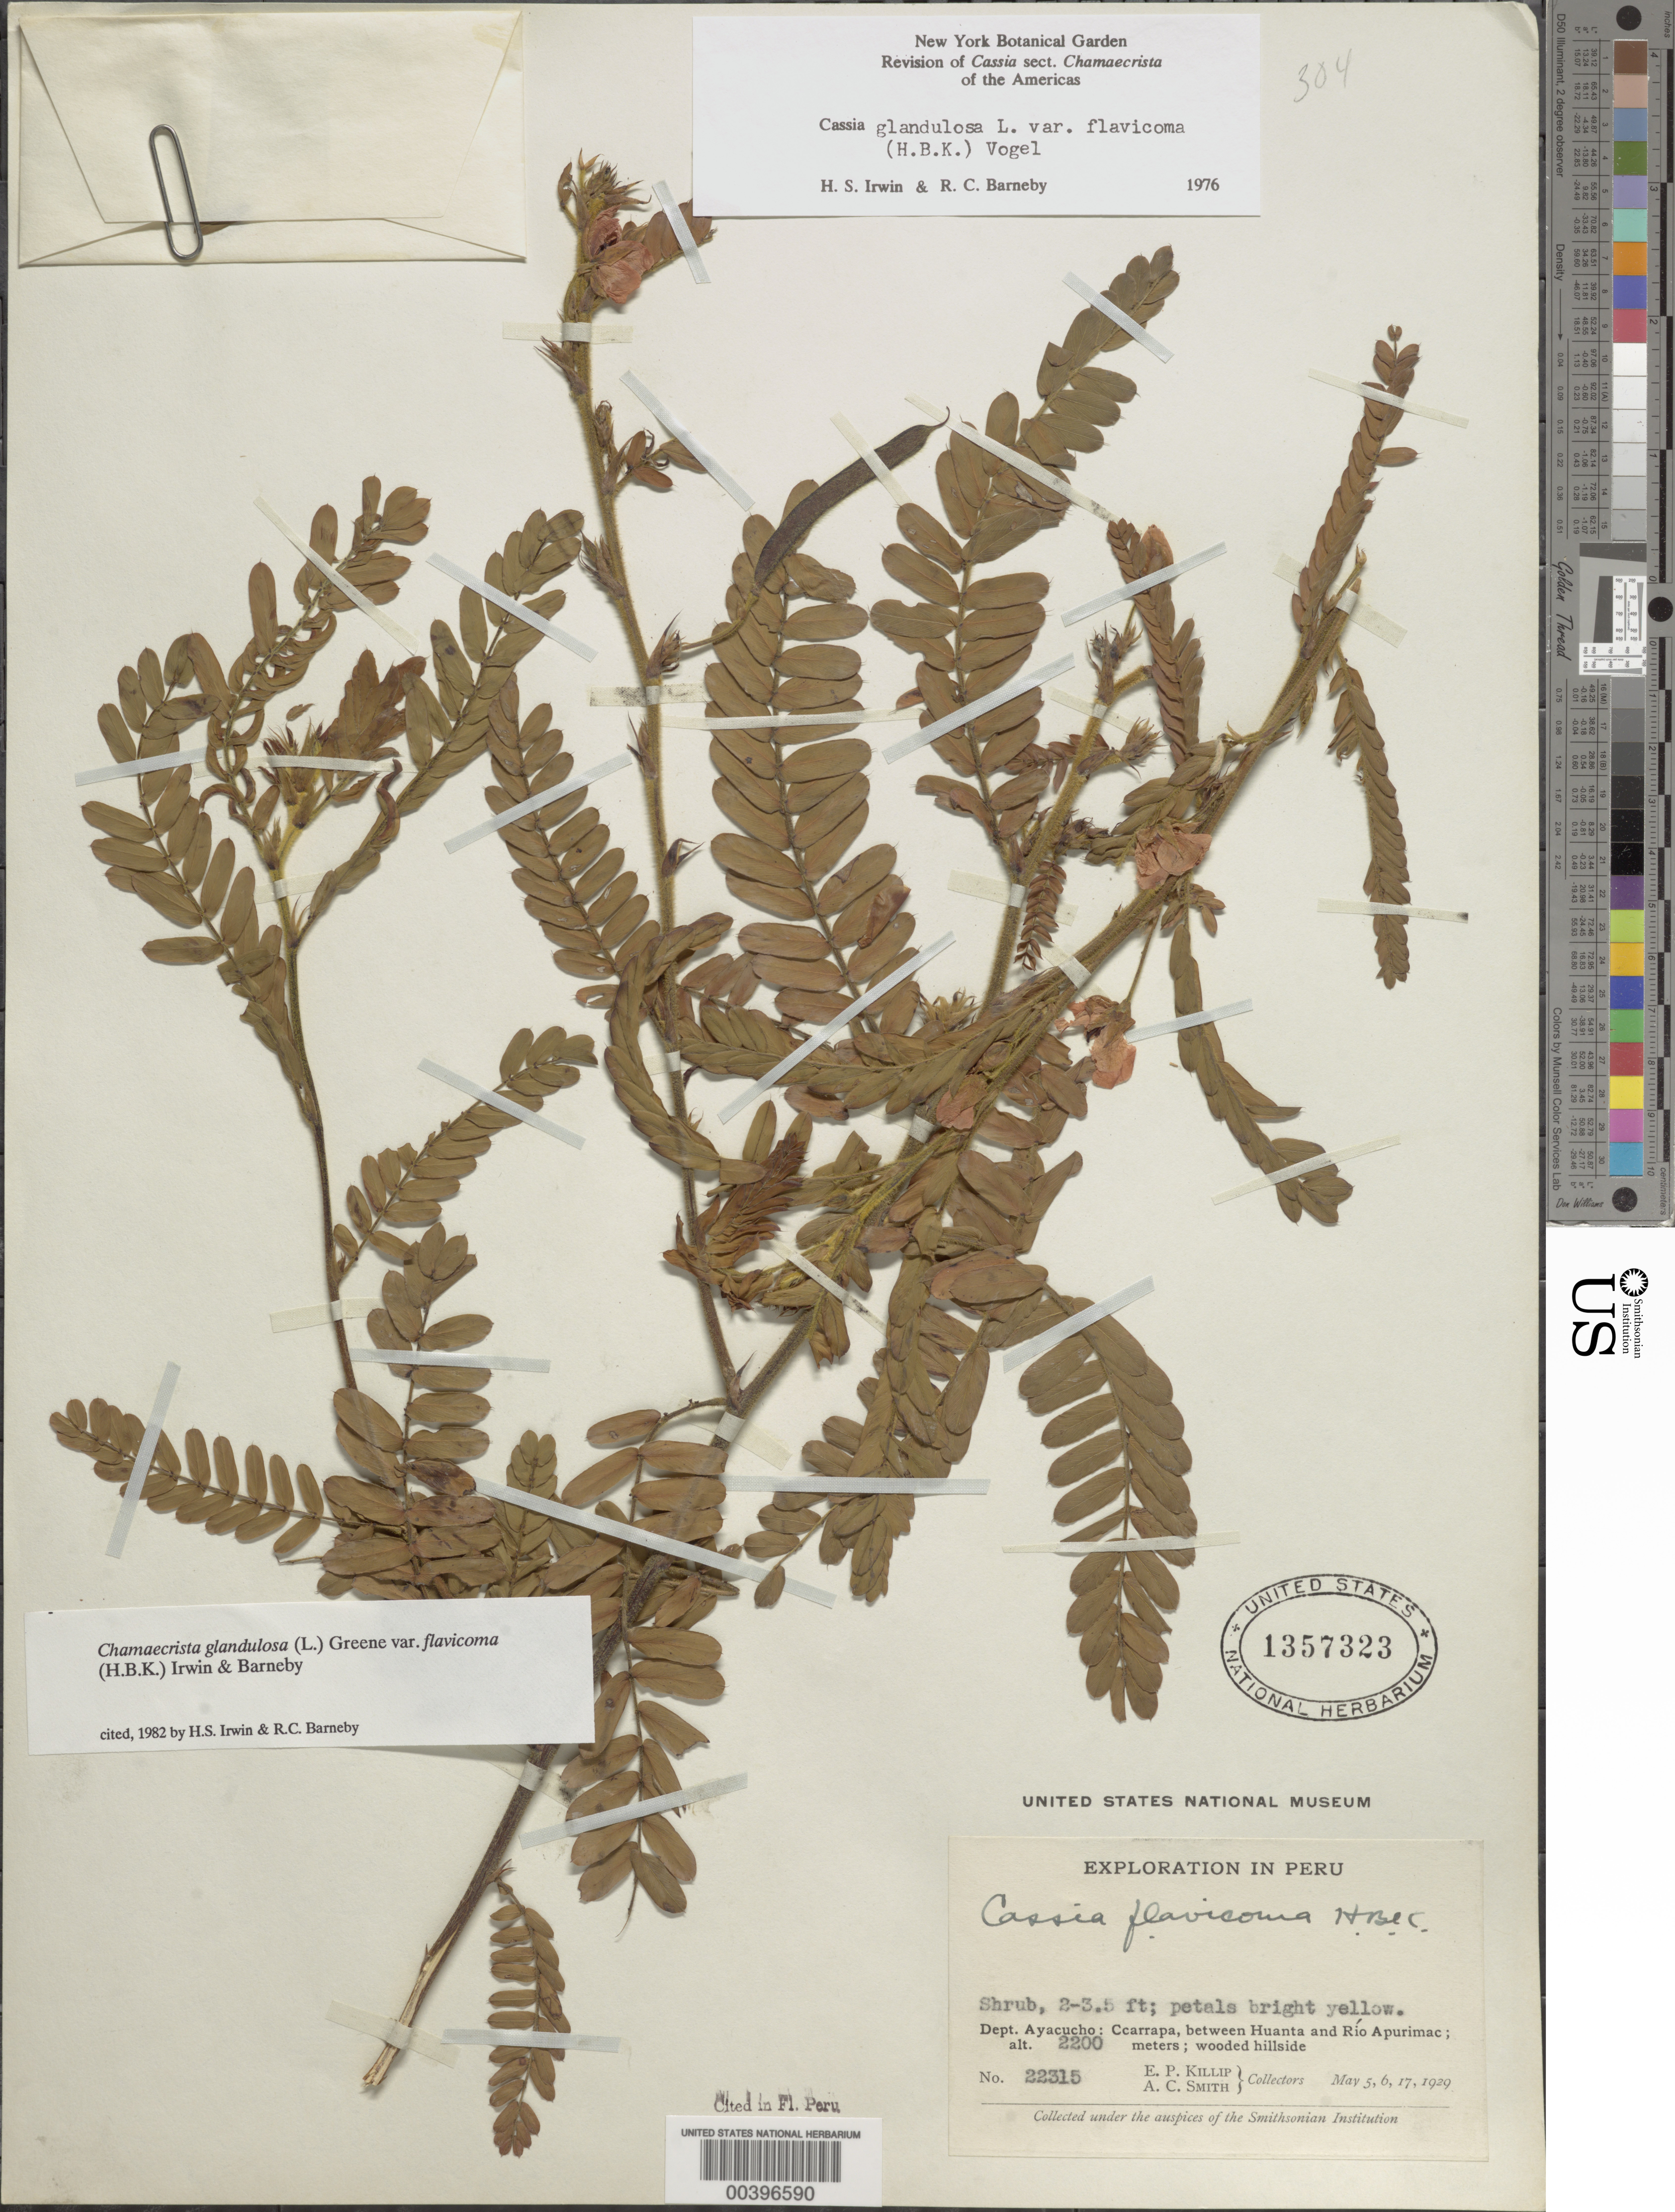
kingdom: Plantae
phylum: Tracheophyta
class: Magnoliopsida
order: Fabales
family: Fabaceae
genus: Chamaecrista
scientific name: Chamaecrista glandulosa var. flavicoma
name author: (Kunth) H.S. Irwin & Barneby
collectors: E. P. Killip & A. C. Smith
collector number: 22315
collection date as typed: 05 May 1929 to 17 May 1929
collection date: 1929-05-05/1929-05-17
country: Peru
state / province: Ayacucho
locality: Ccarrapa, between Huanta and Río Apurímac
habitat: Wooded hillside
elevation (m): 2200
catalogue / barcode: US 1357323